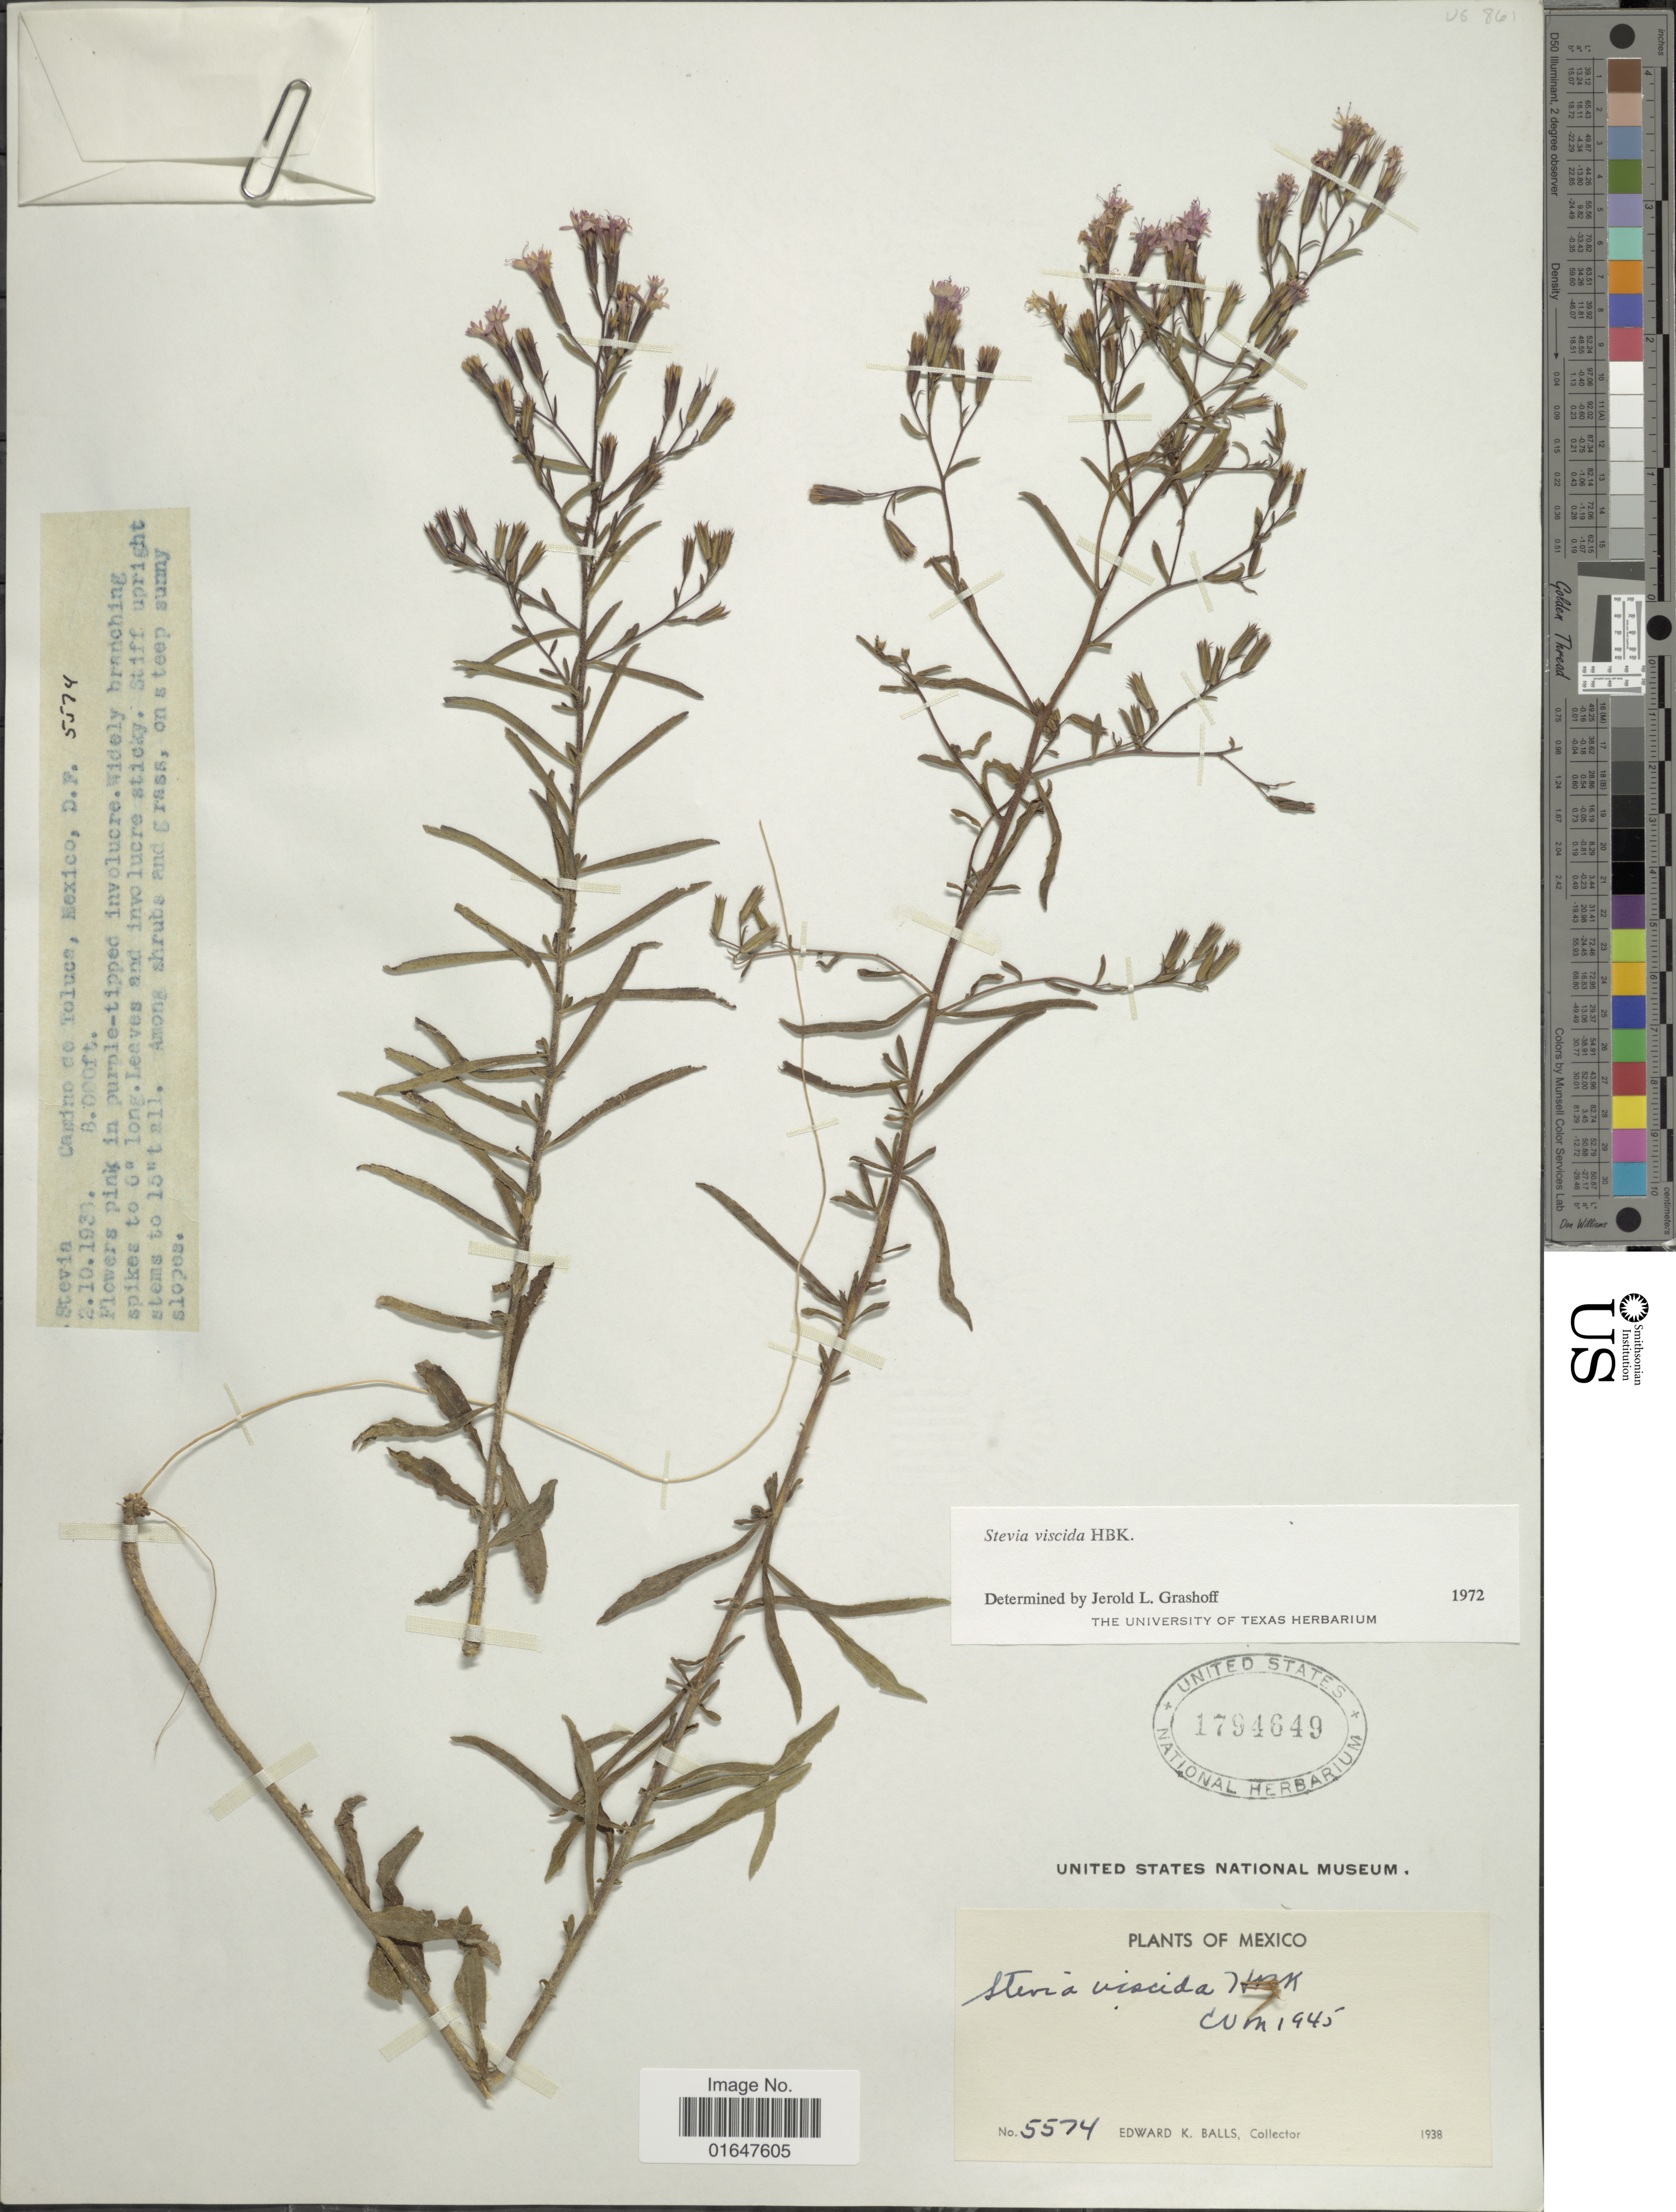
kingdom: Plantae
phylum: Tracheophyta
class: Magnoliopsida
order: Asterales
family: Asteraceae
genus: Stevia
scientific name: Stevia viscida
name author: Kunth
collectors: E. K. Balls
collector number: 5574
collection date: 1939-10-02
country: Mexico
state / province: Distrito Federal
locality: Camino de Toluca, D. F.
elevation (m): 2438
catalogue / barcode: US 1794649